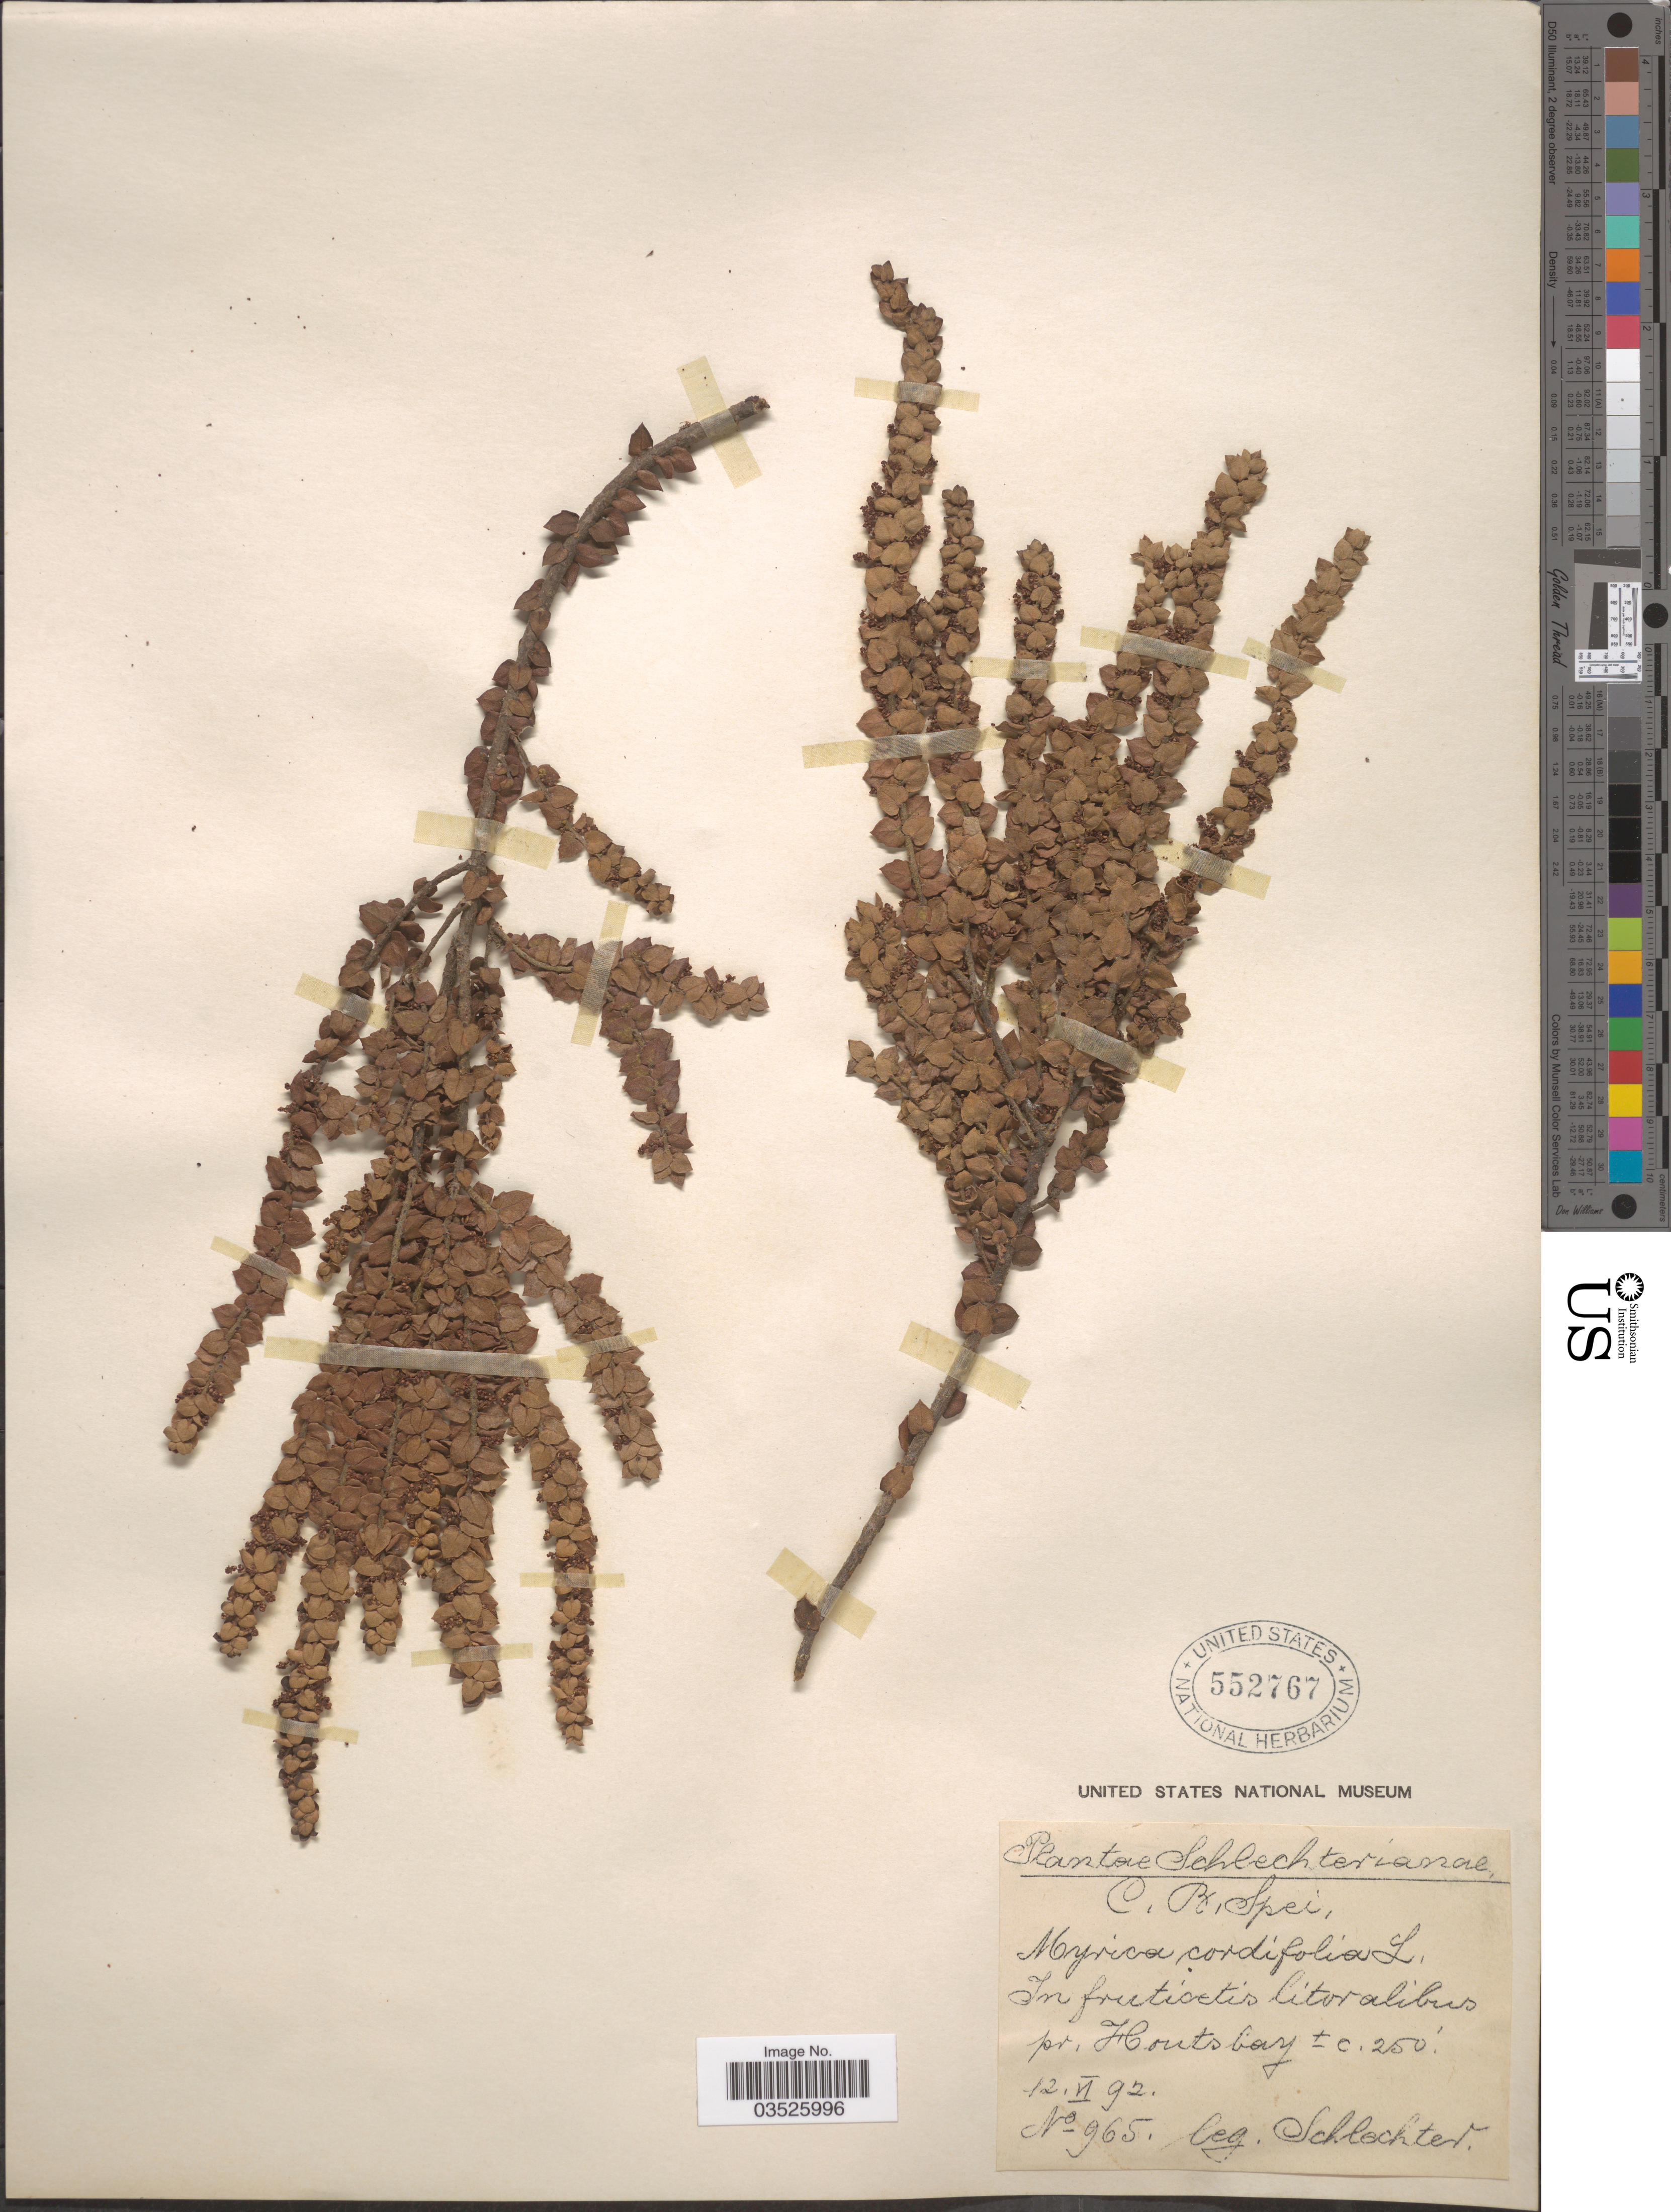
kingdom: Plantae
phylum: Tracheophyta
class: Magnoliopsida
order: Fagales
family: Myricaceae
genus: Morella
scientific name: Morella cordifolia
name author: (L.) Killick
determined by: Strong, Mark T., (BOT), Smithsonian Institution - National Museum of Natural History (UNITED STATES)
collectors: Schlechter, --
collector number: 965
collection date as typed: Transcribed d/m/y: 12/6/92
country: South Africa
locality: C. B. Spei. In fruticetis litoralibus pr. Houtsbay.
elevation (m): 76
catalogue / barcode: US 552767